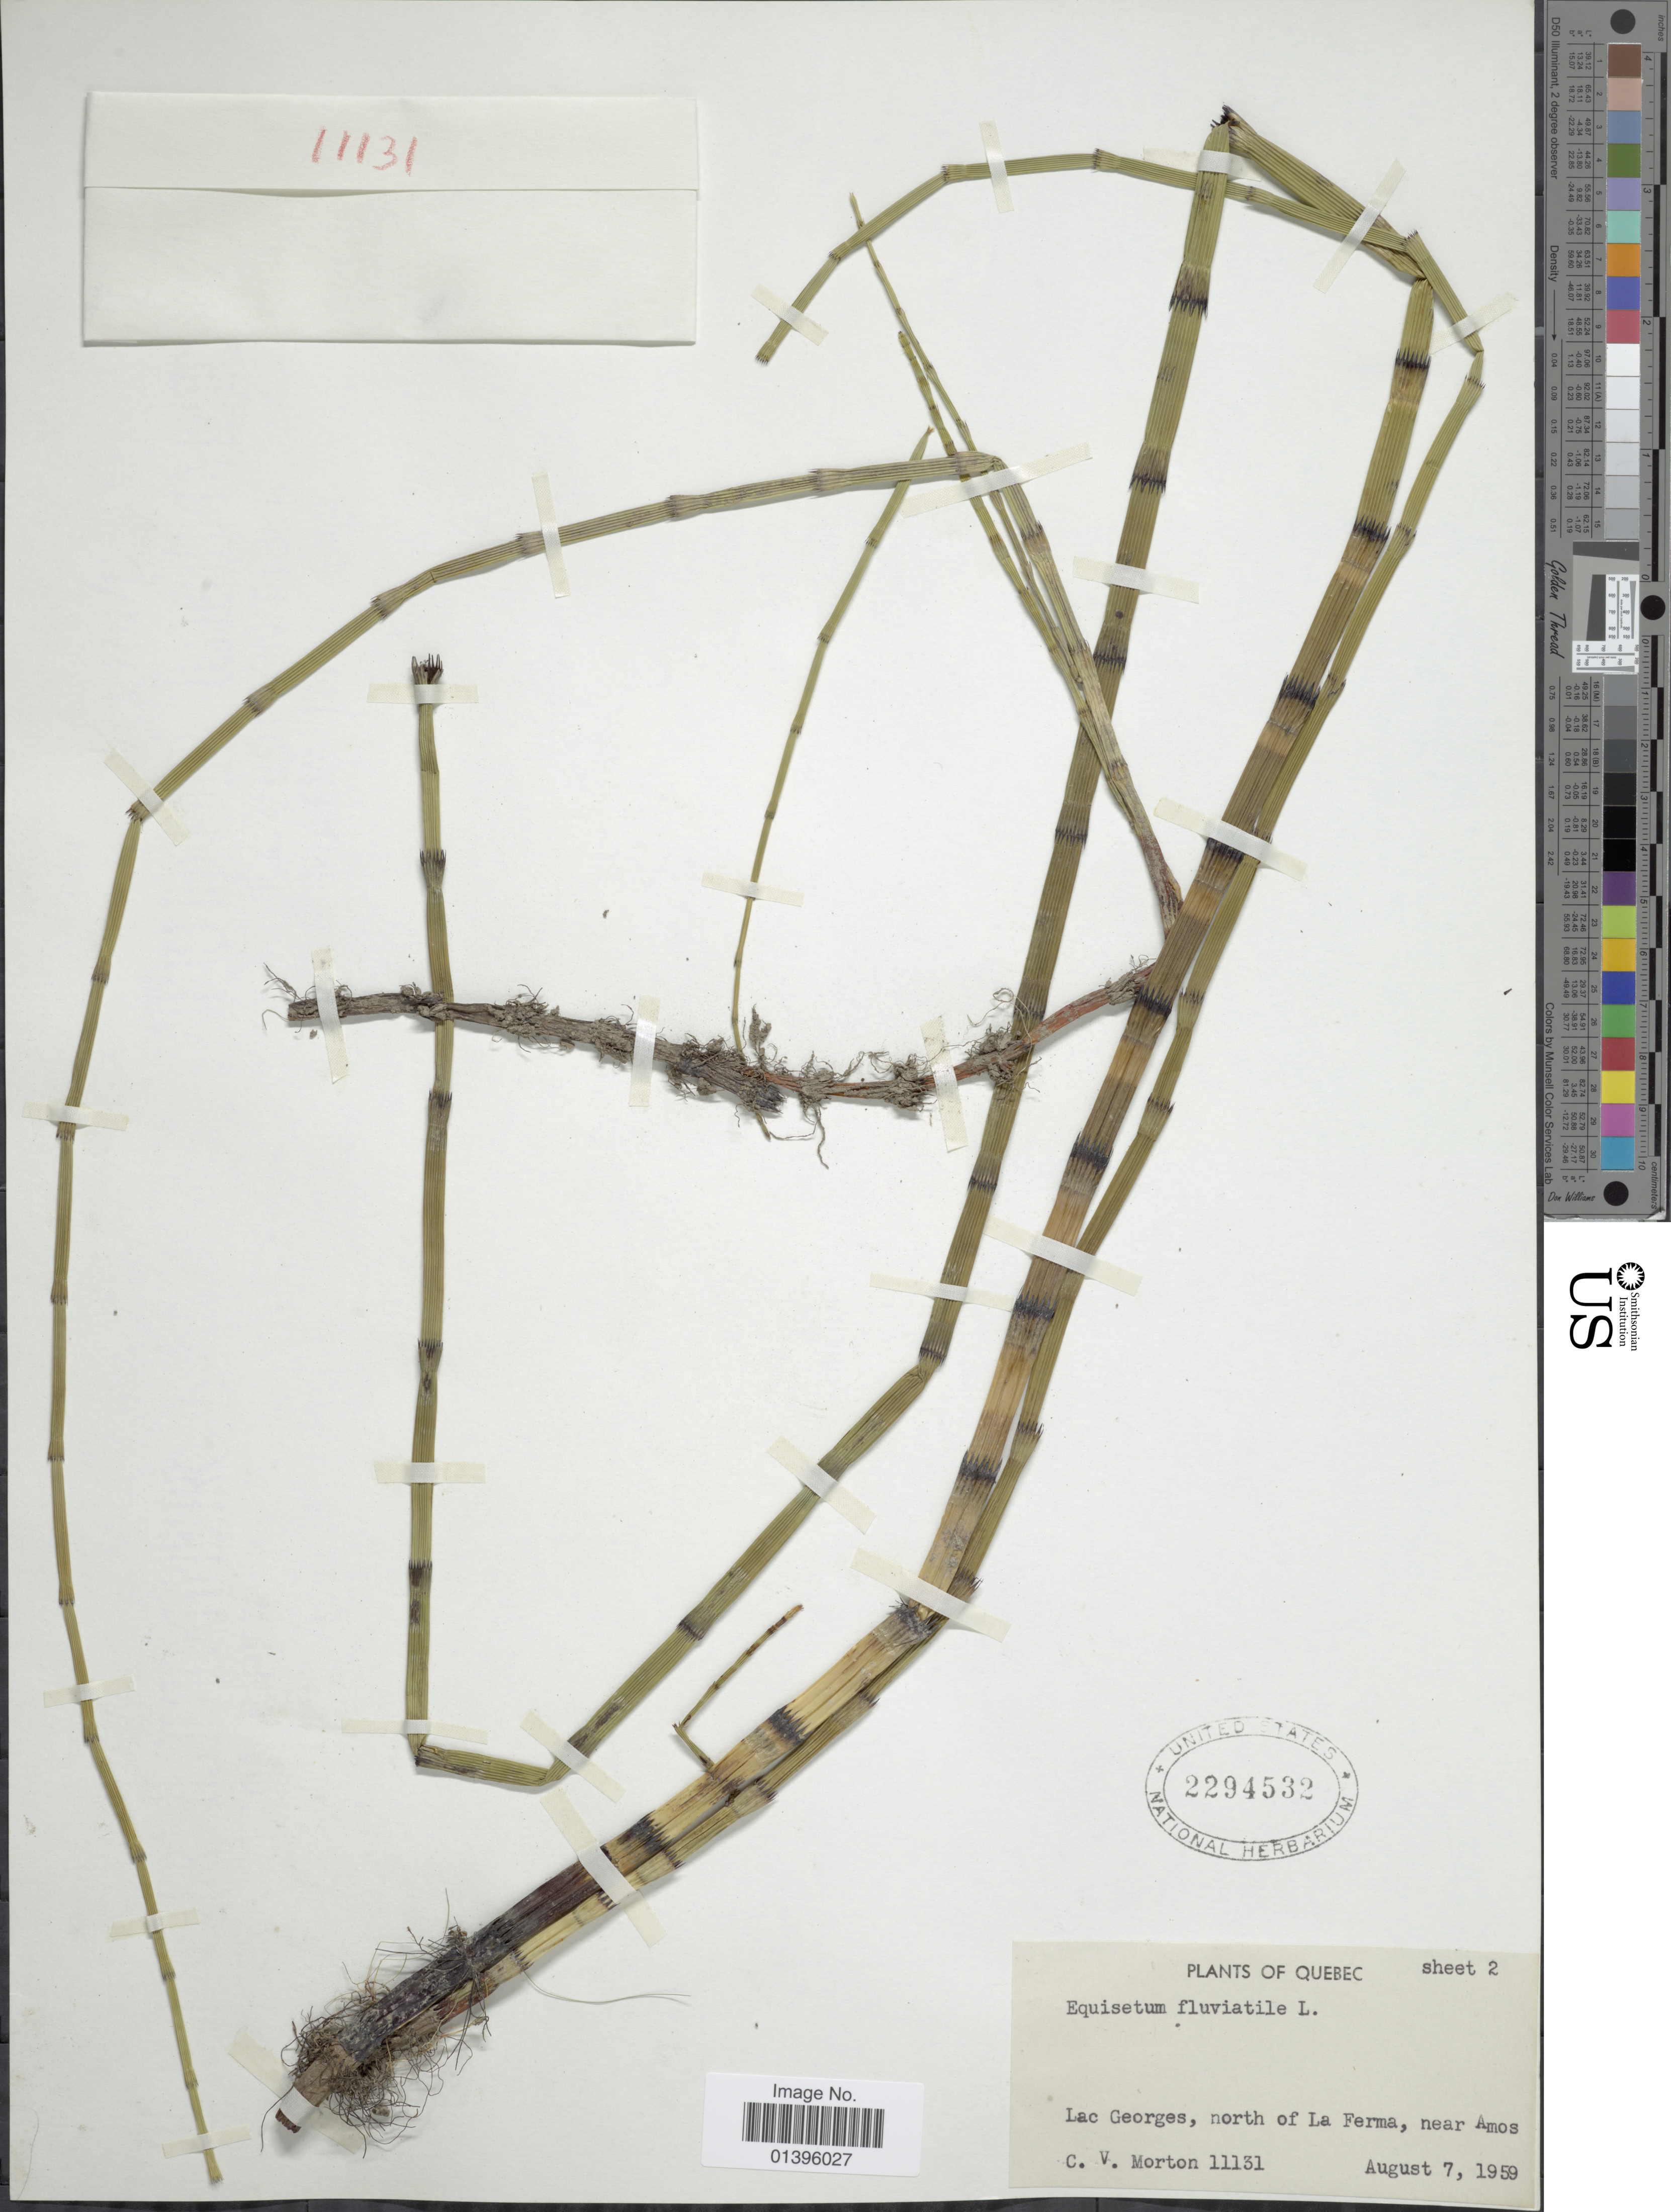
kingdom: Plantae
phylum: Tracheophyta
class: Polypodiopsida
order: Equisetales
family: Equisetaceae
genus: Equisetum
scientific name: Equisetum fluviatile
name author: L.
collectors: C. V. Morton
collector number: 11131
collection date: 1959-08-07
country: Canada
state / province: Quebec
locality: Lac Georges, north of La Ferma, near Amos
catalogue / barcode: US 2294532